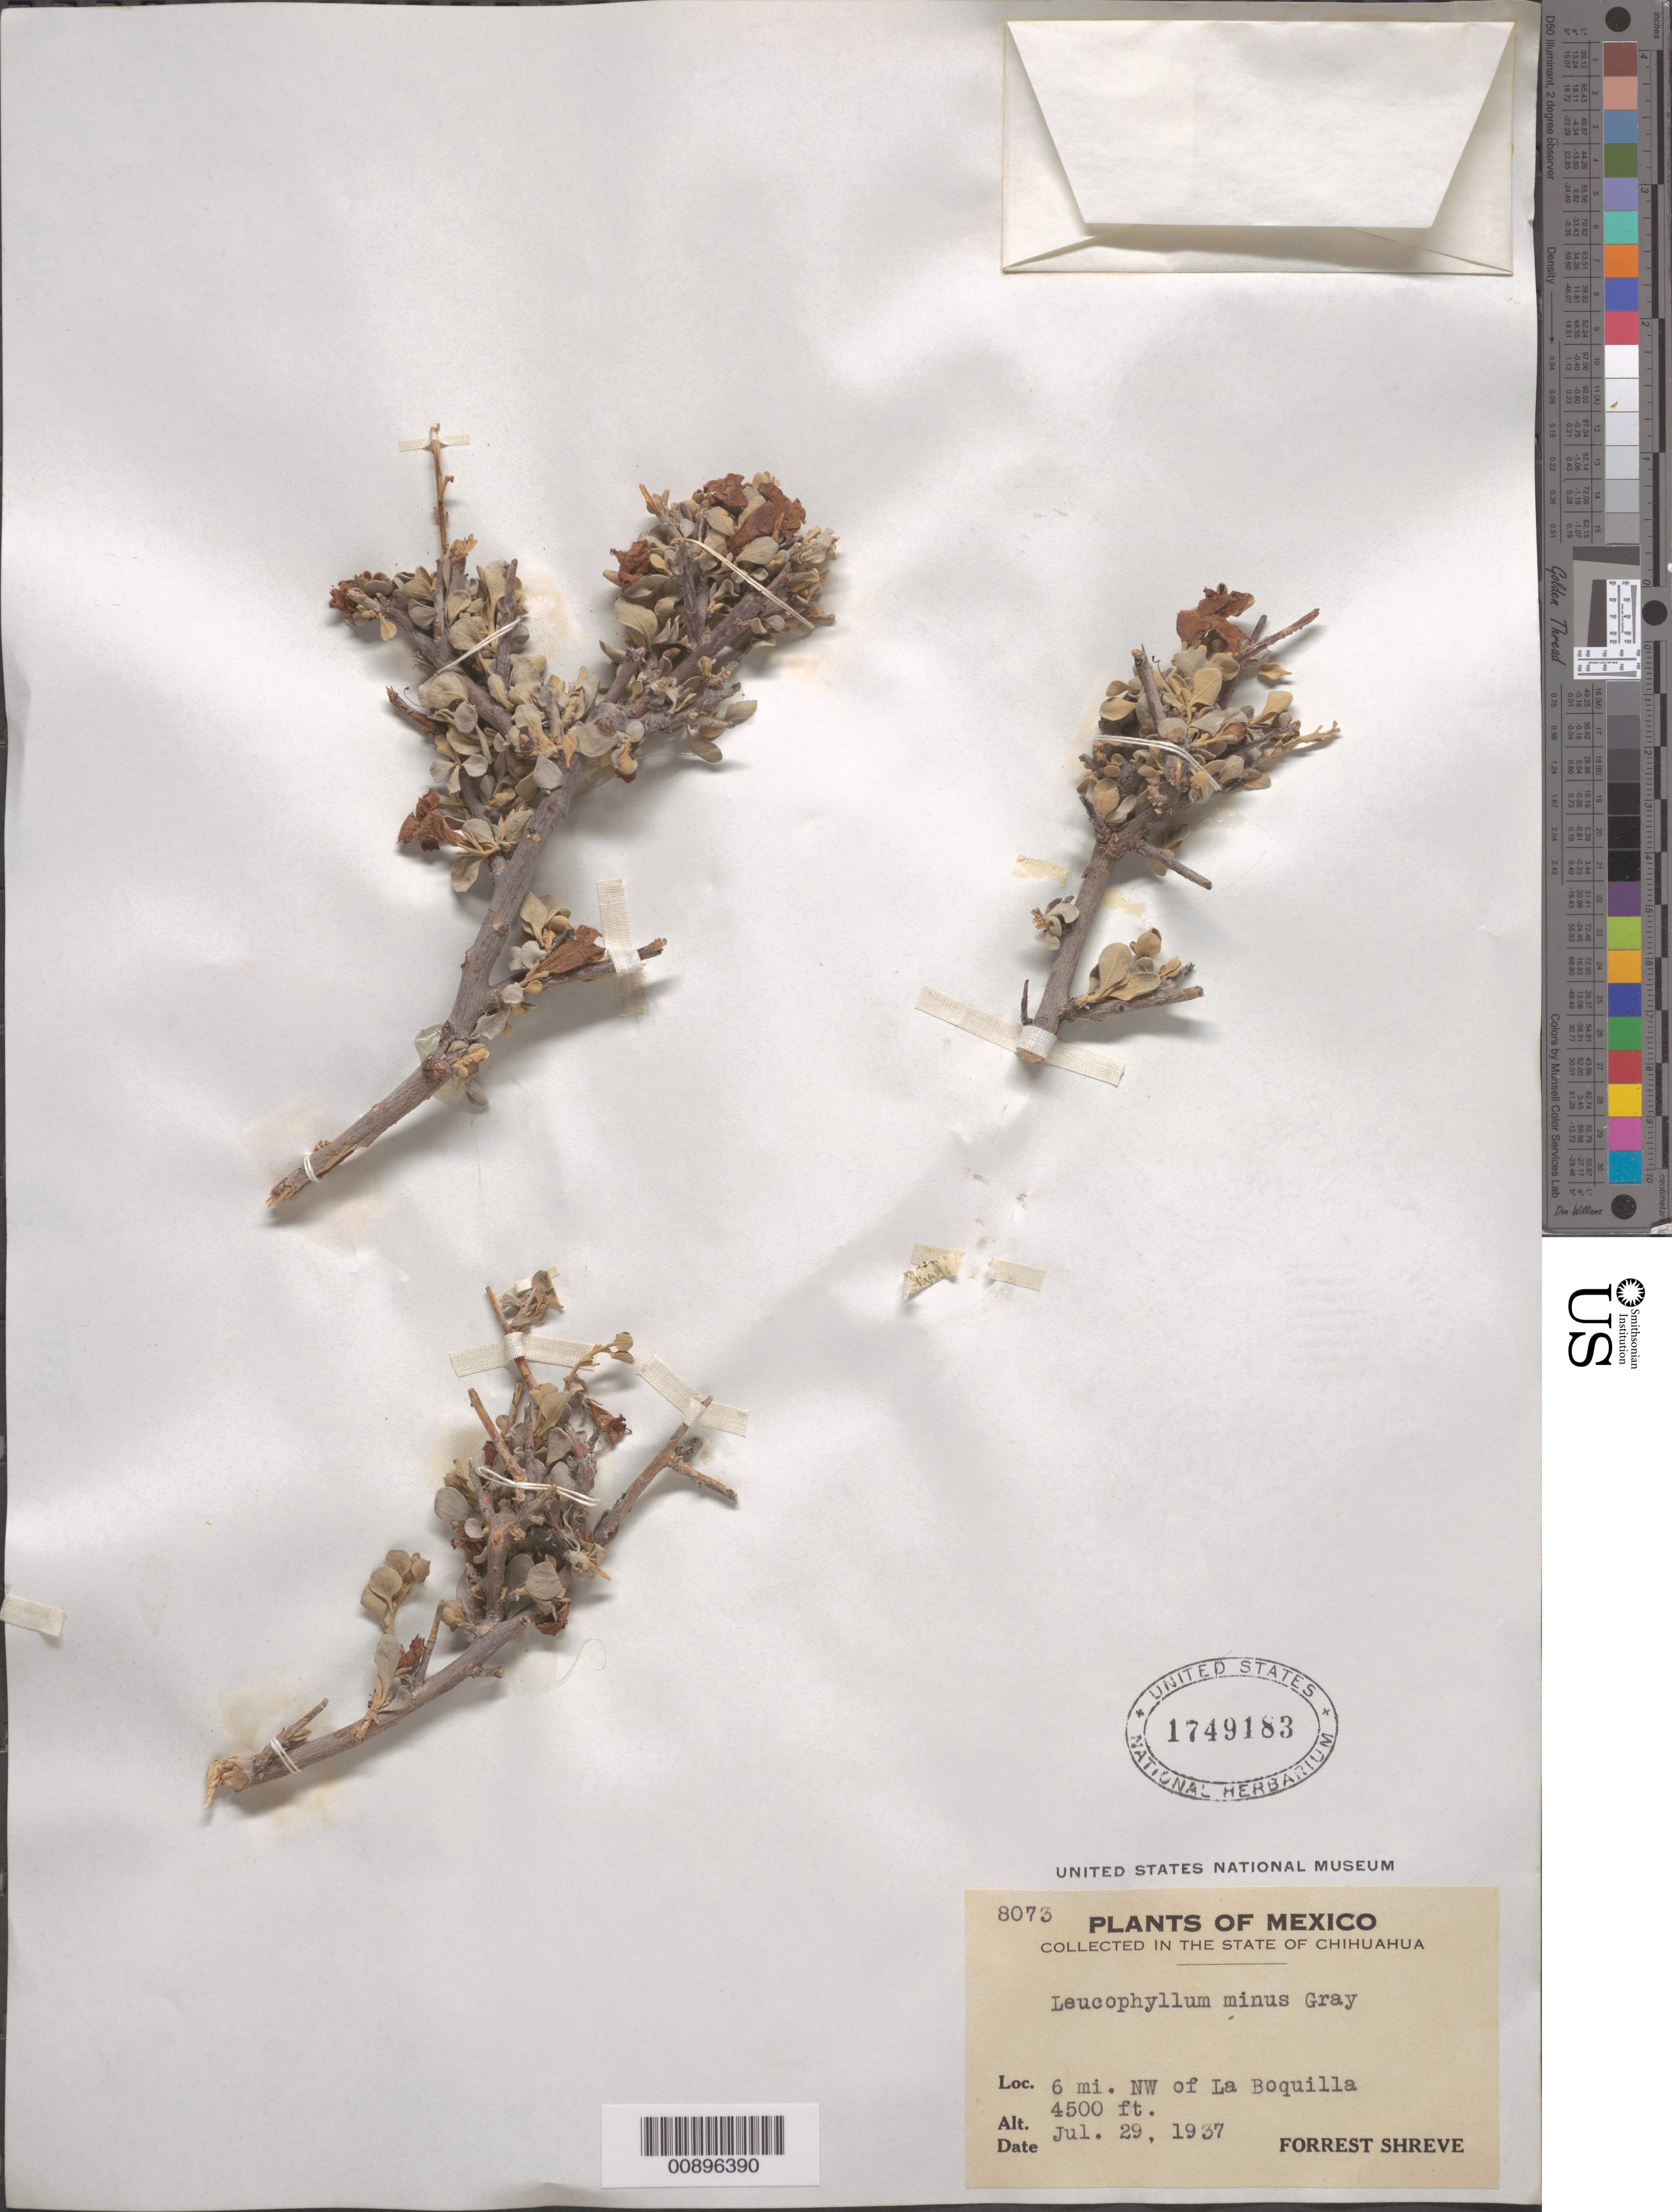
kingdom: Plantae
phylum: Tracheophyta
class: Magnoliopsida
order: Lamiales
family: Scrophulariaceae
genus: Leucophyllum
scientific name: Leucophyllum minus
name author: A. Gray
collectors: F. Shreve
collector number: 8073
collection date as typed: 29 Jul 1937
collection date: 1937-07-29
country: Mexico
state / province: Chihuahua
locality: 6 mi. NW of La Boquilla, Chihuahua.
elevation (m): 1372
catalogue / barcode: US 1749183